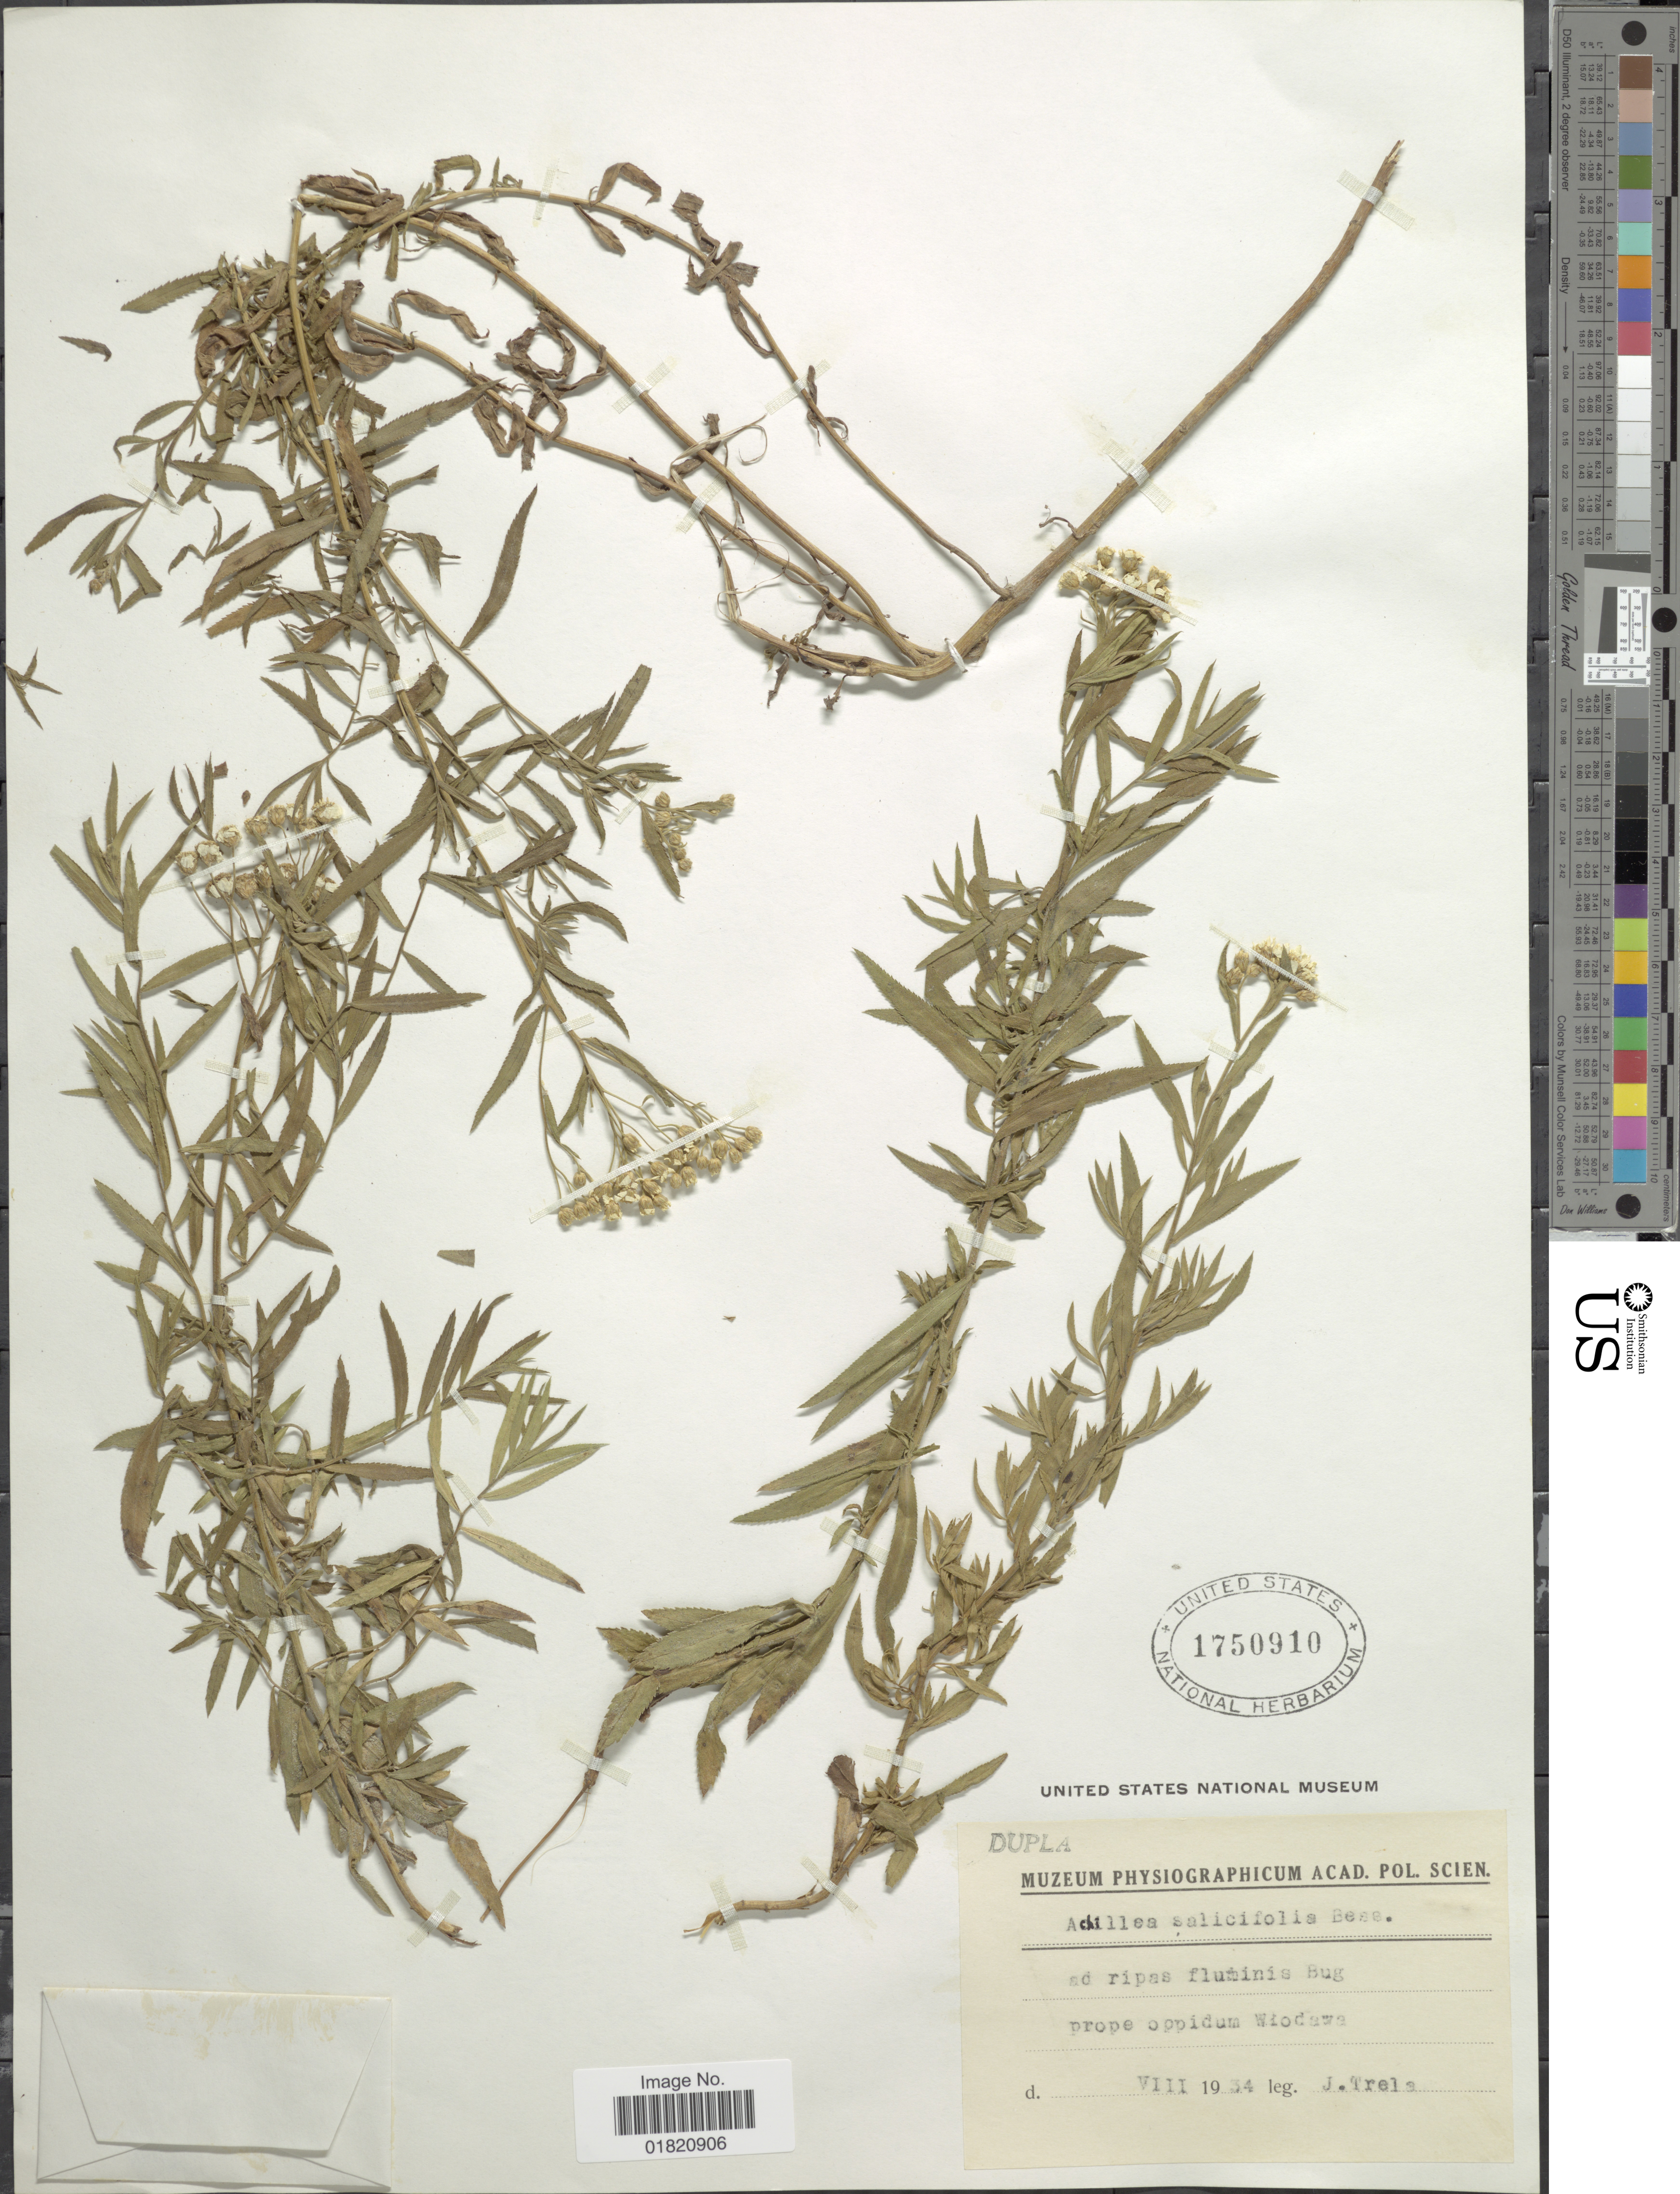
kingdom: Plantae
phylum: Tracheophyta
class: Magnoliopsida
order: Asterales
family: Asteraceae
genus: Achillea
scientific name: Achillea salicifolia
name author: Besser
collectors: J. Trels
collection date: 1934-08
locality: Ad ripas flurbinis [interpreted] Bug prope oppidum Wiodawa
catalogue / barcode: US 1750910